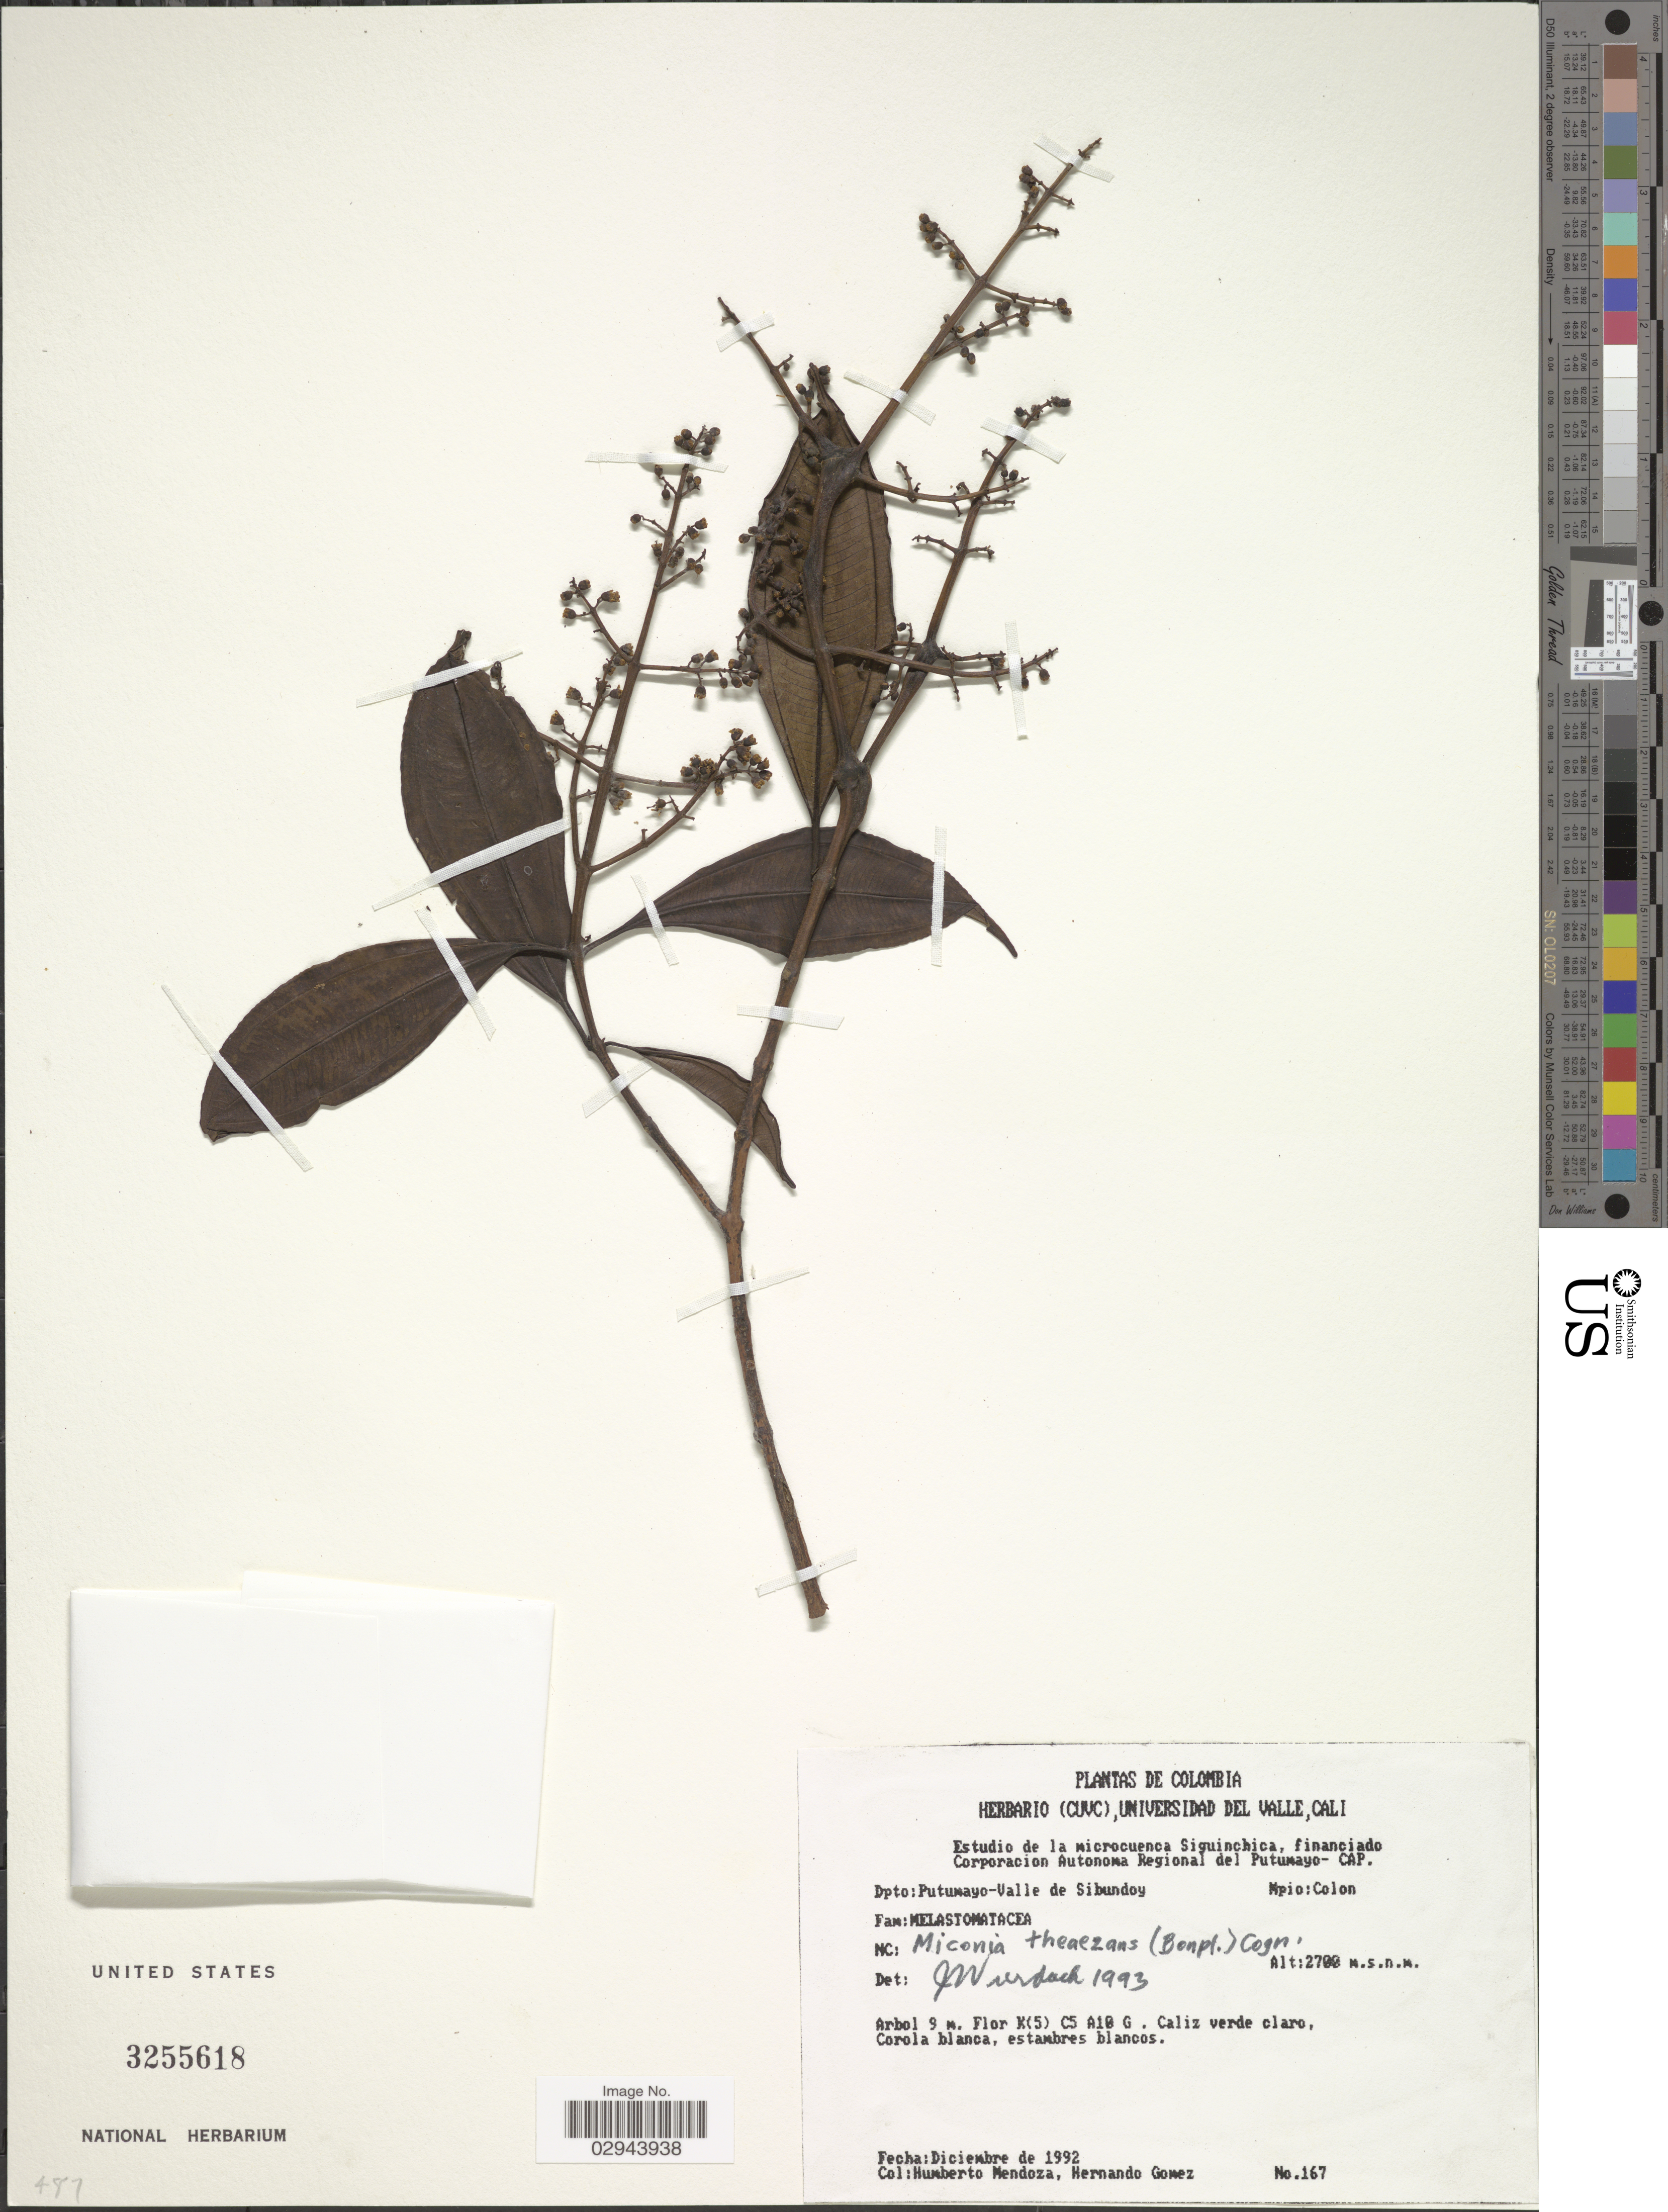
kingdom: Plantae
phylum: Tracheophyta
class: Magnoliopsida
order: Myrtales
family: Melastomataceae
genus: Miconia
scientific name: Miconia theizans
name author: (Bonpl.) Cogn.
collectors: H. Mendoza & H. Gomez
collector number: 167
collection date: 1992-12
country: Colombia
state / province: Putumayo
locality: Dpto. Putumayo-Valle de Sibundoy, Mpio. Colon.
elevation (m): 2700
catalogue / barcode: US 3255618